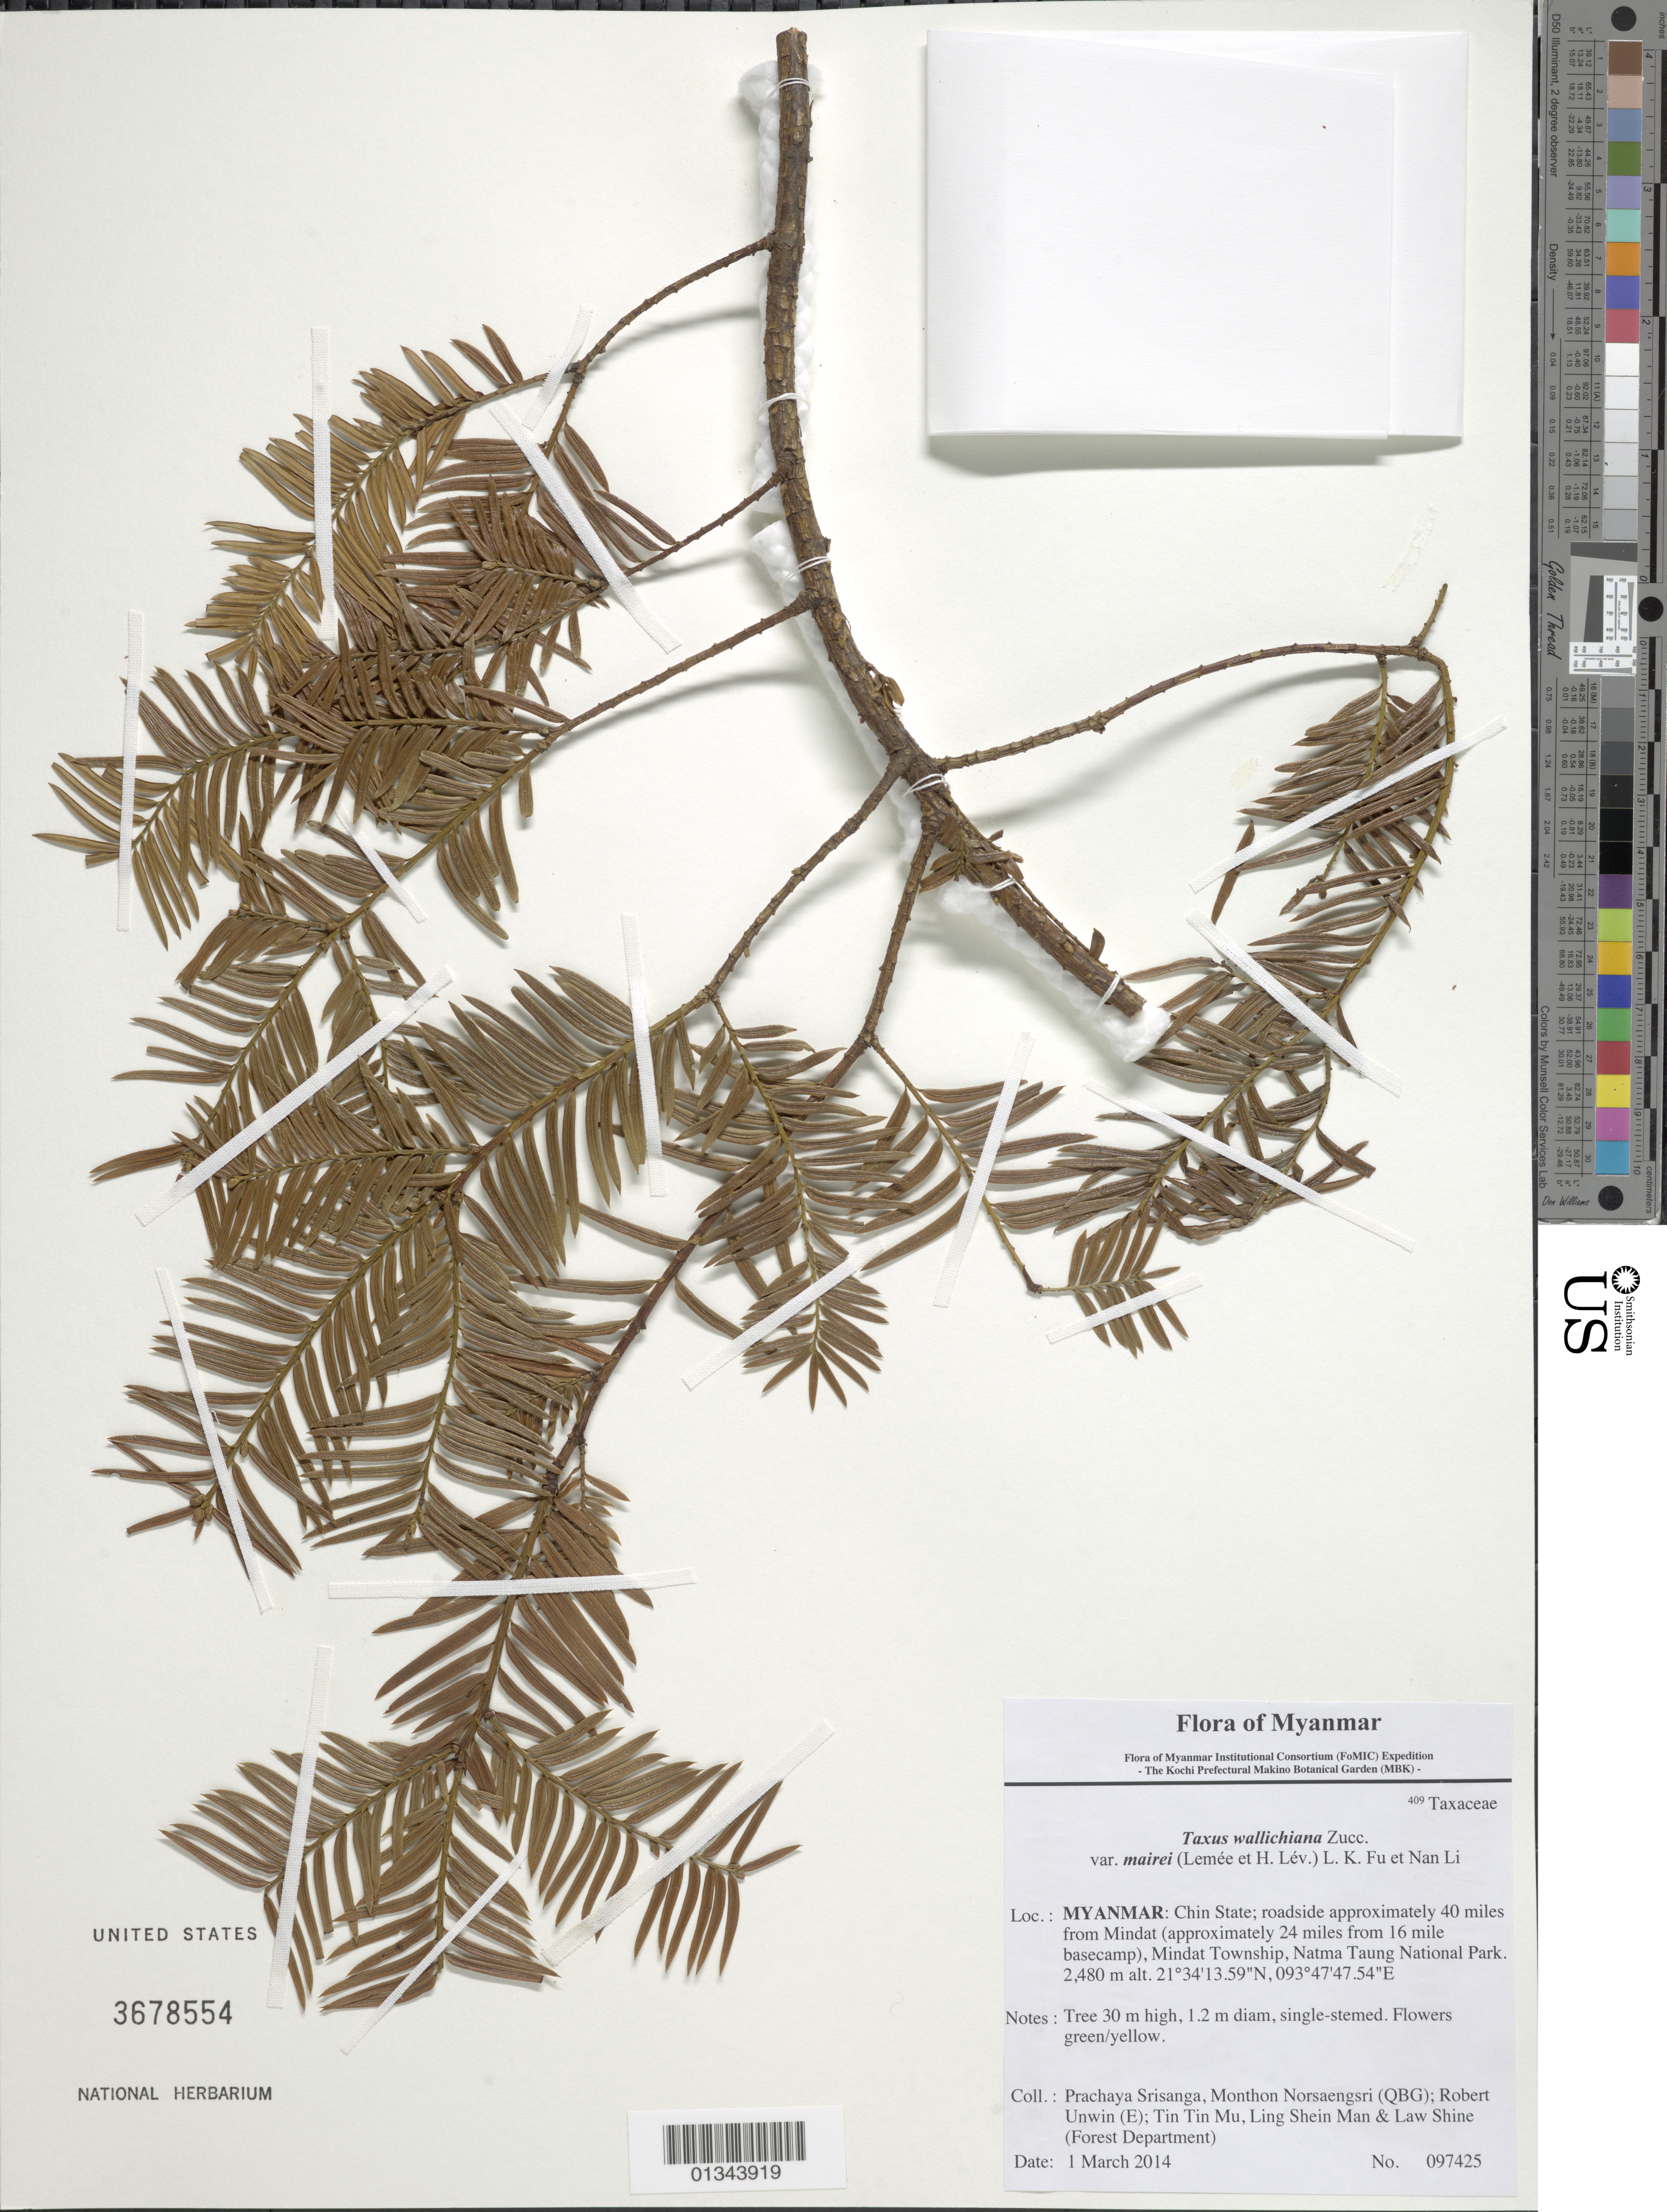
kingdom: Plantae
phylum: Tracheophyta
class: Pinopsida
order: Pinales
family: Taxaceae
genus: Taxus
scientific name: Taxus wallichiana var. mairei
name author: (Lemée & H. Lév.) L.K. Fu & N. Li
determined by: Fujikawa, Kazumi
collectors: P. Srisanga, M. Norsaengsri, R. Unwin, Tin Tin Mu, Ling Shein Man & L. Shine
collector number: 97425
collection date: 2014-03-01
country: Myanmar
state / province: Chin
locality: Roadside approximately 40 miles from Mindat (approximately 24 miles from 16 mile basecamp), Mindat Township, Natma Taung National Park.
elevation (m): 2480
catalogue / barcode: US 3678554